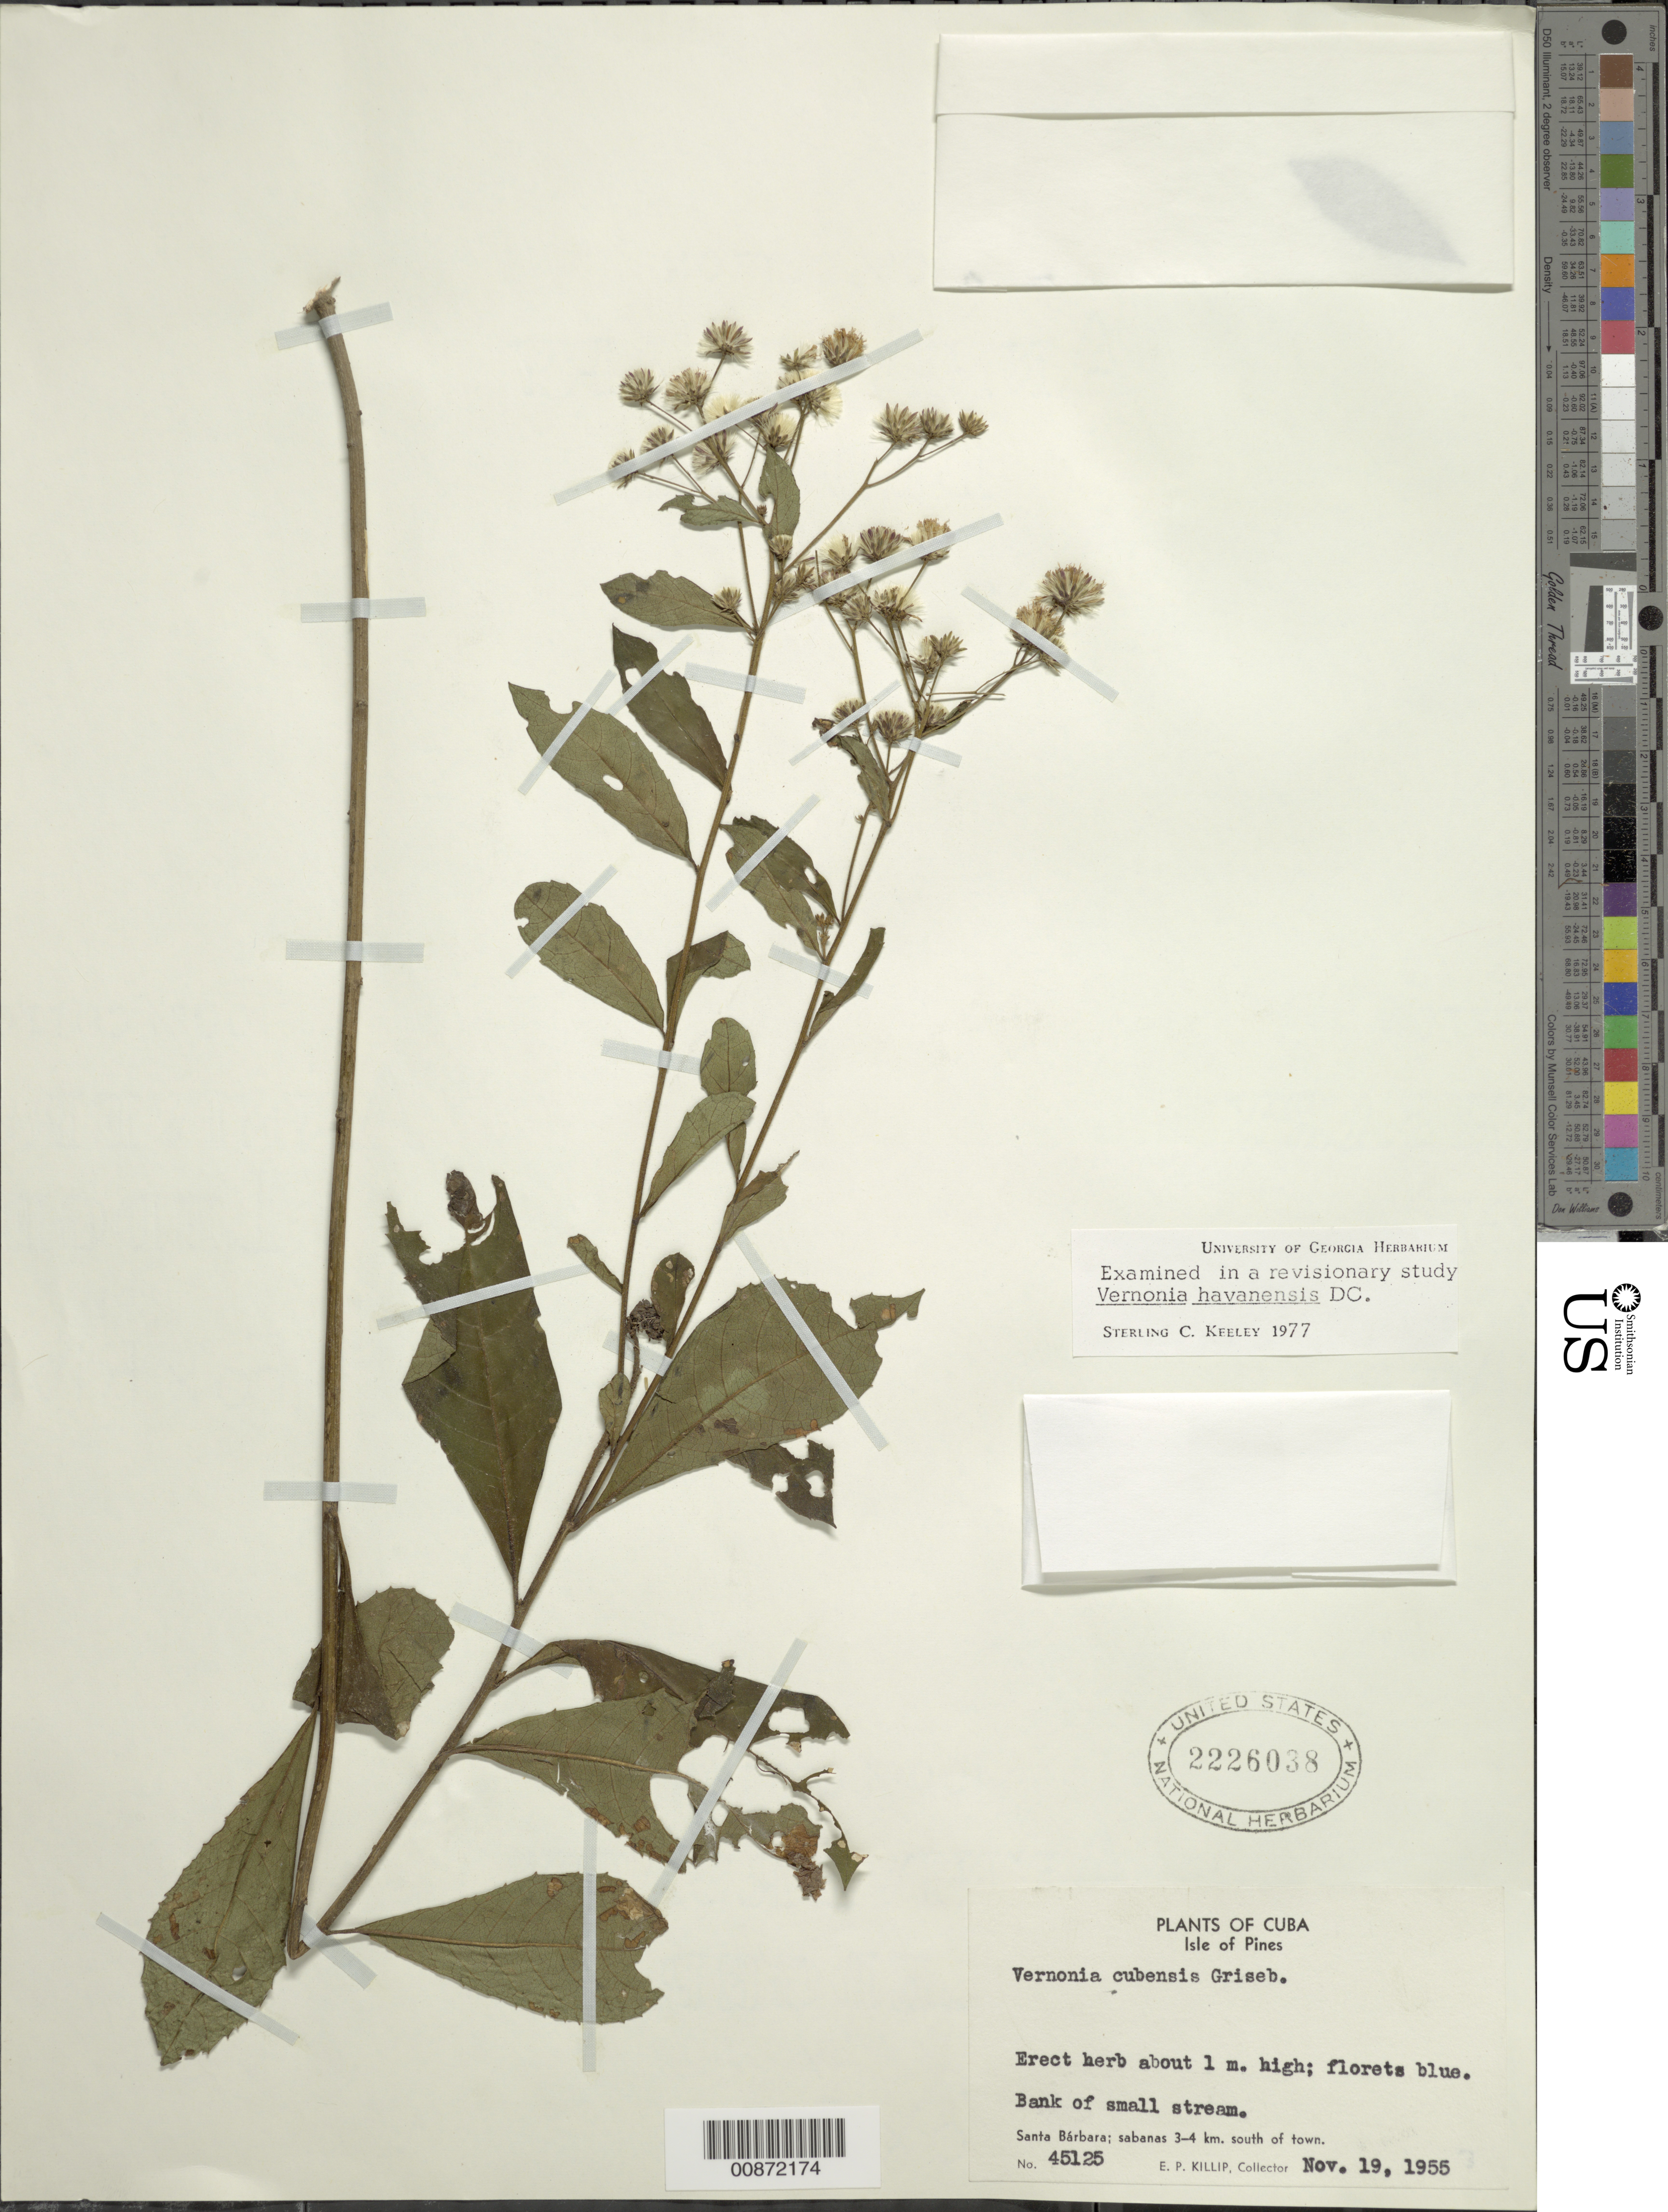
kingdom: Plantae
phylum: Tracheophyta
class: Magnoliopsida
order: Asterales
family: Asteraceae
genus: Vernonanthura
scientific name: Vernonanthura havanensis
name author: (DC.) H. Rob.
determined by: Keeley, S. C.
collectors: E. P. Killip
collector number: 45125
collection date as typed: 19 Nov 1955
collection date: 1955-11-19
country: Cuba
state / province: Isla de La Juventud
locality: Santa Bárbara, sabanas 3-4 km south of town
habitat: Sabana. Bank of small stream.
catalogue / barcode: US 2226038